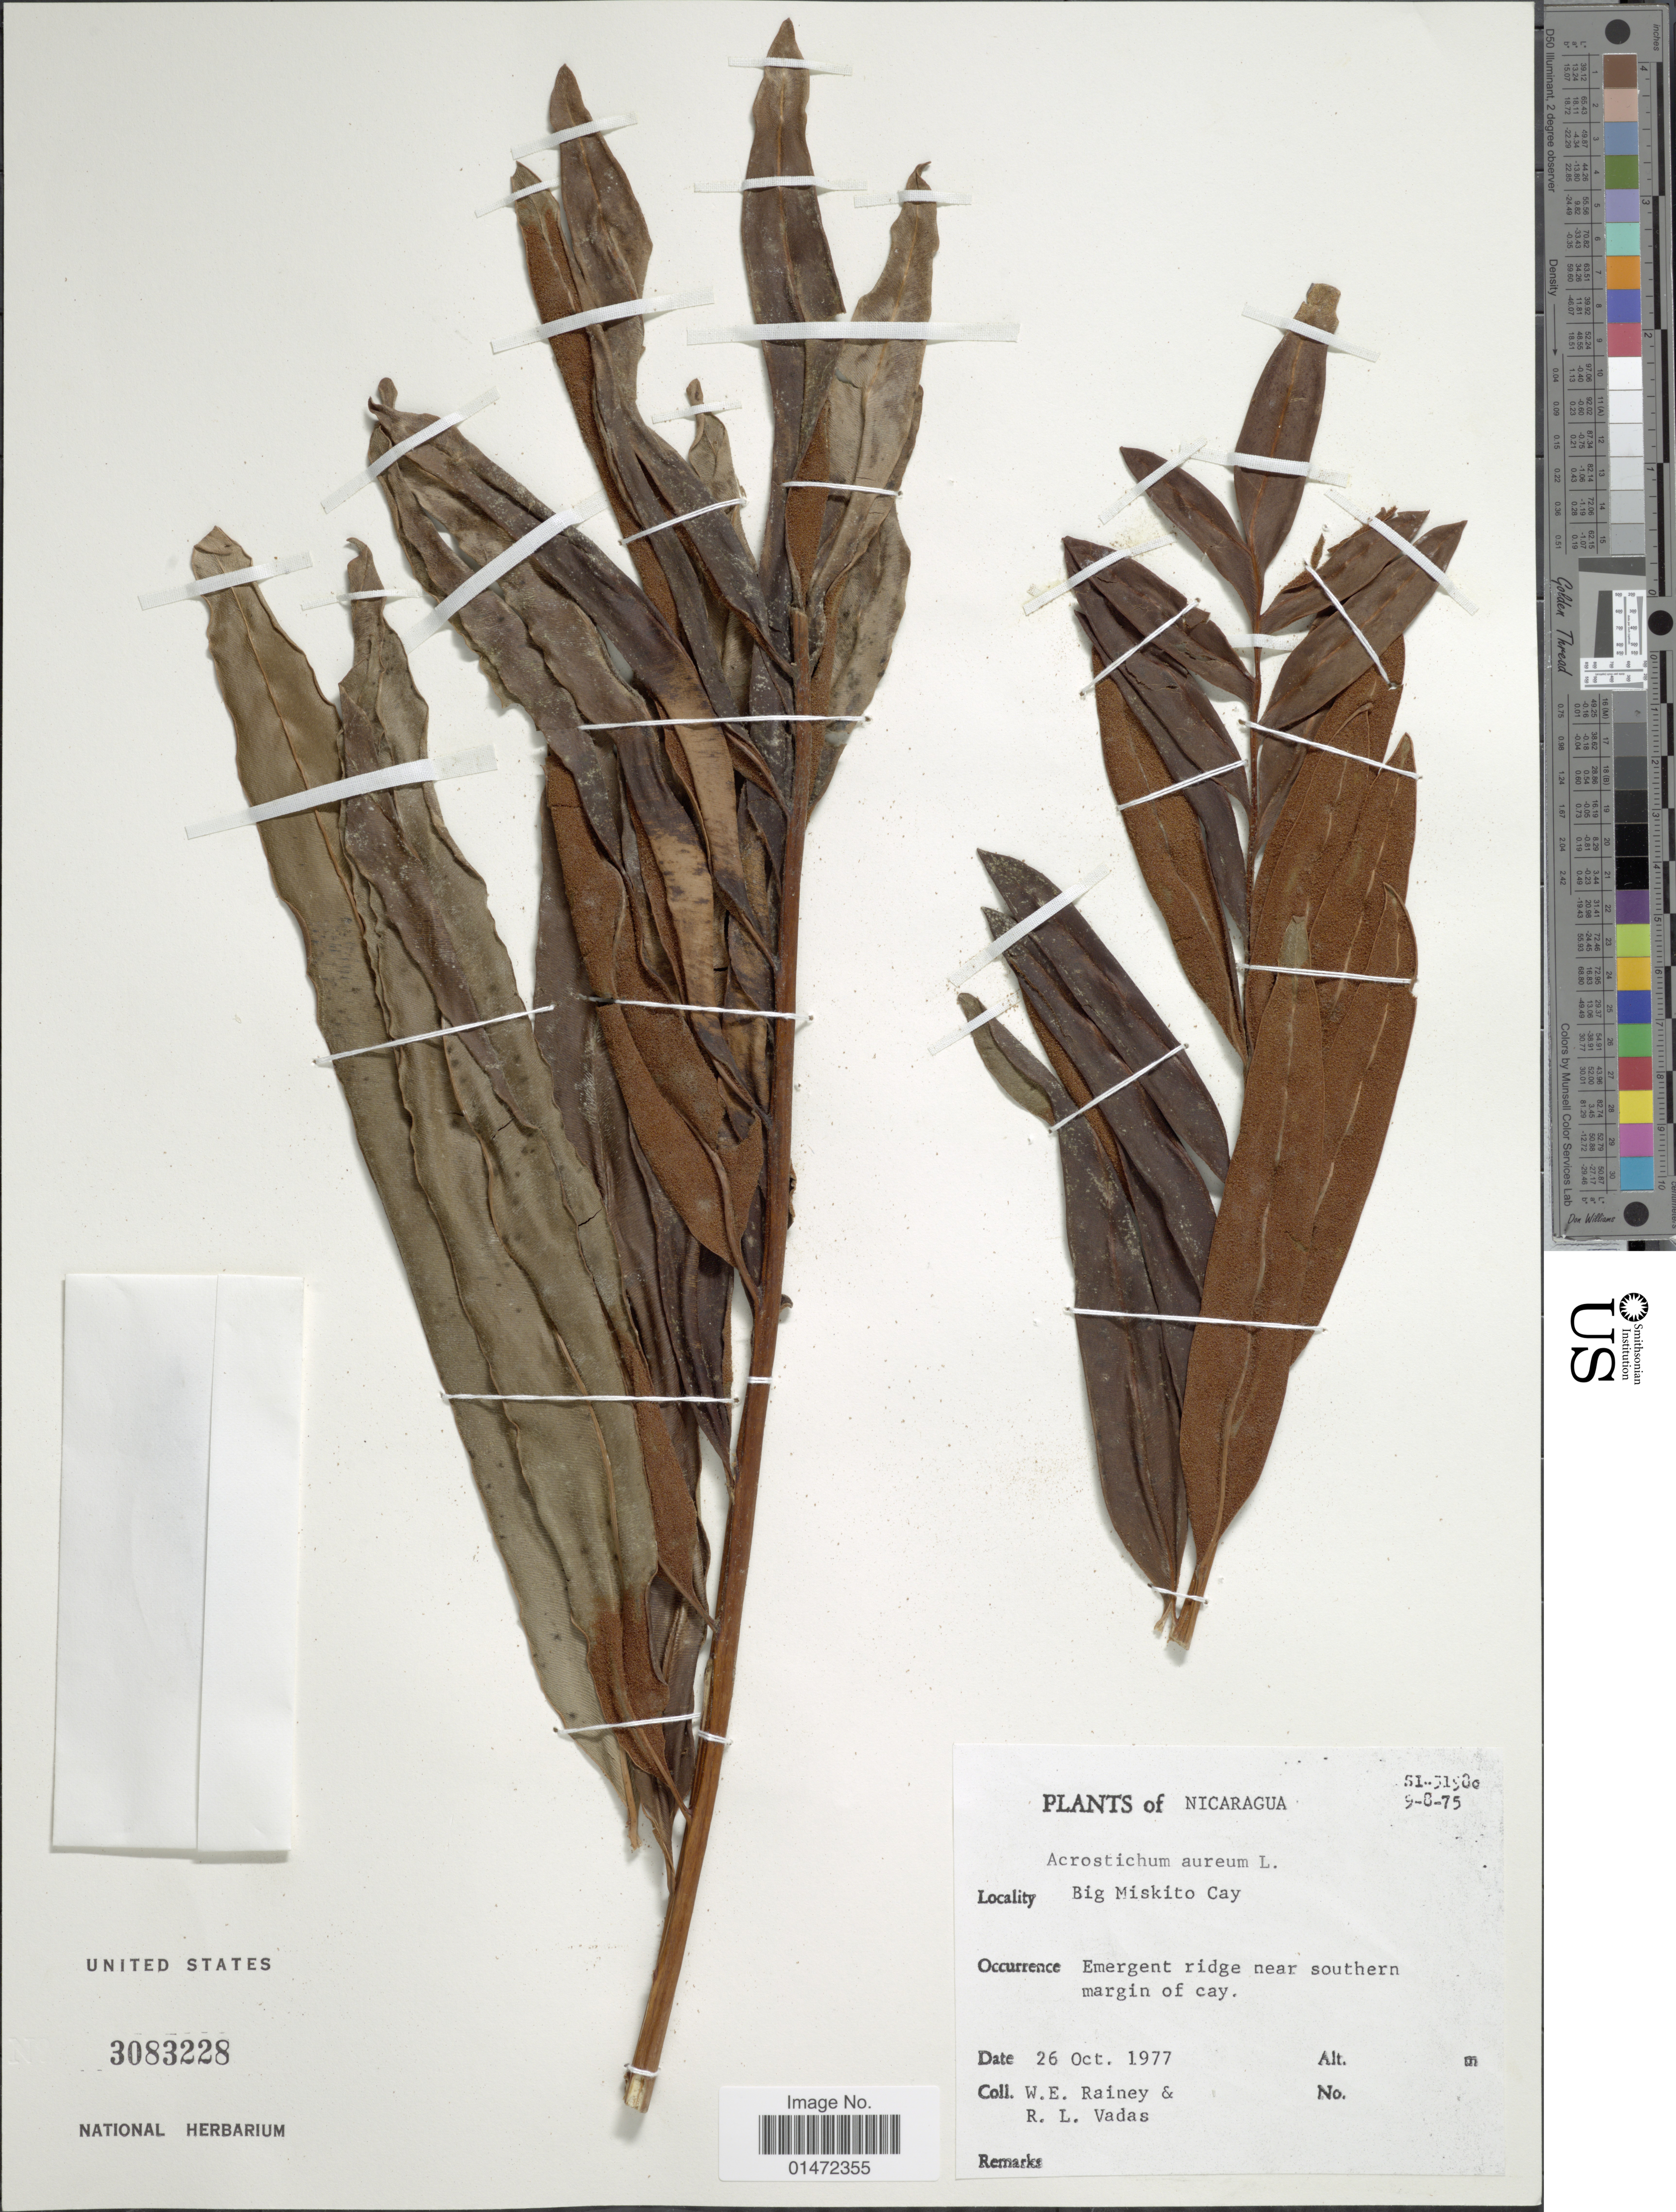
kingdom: Plantae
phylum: Tracheophyta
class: Polypodiopsida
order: Polypodiales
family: Pteridaceae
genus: Acrostichum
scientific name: Acrostichum aureum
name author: L.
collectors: W. E. Rainey & R. Vadas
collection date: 1977-10-26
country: Nicaragua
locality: Big Miskito Cay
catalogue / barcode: US 3083228